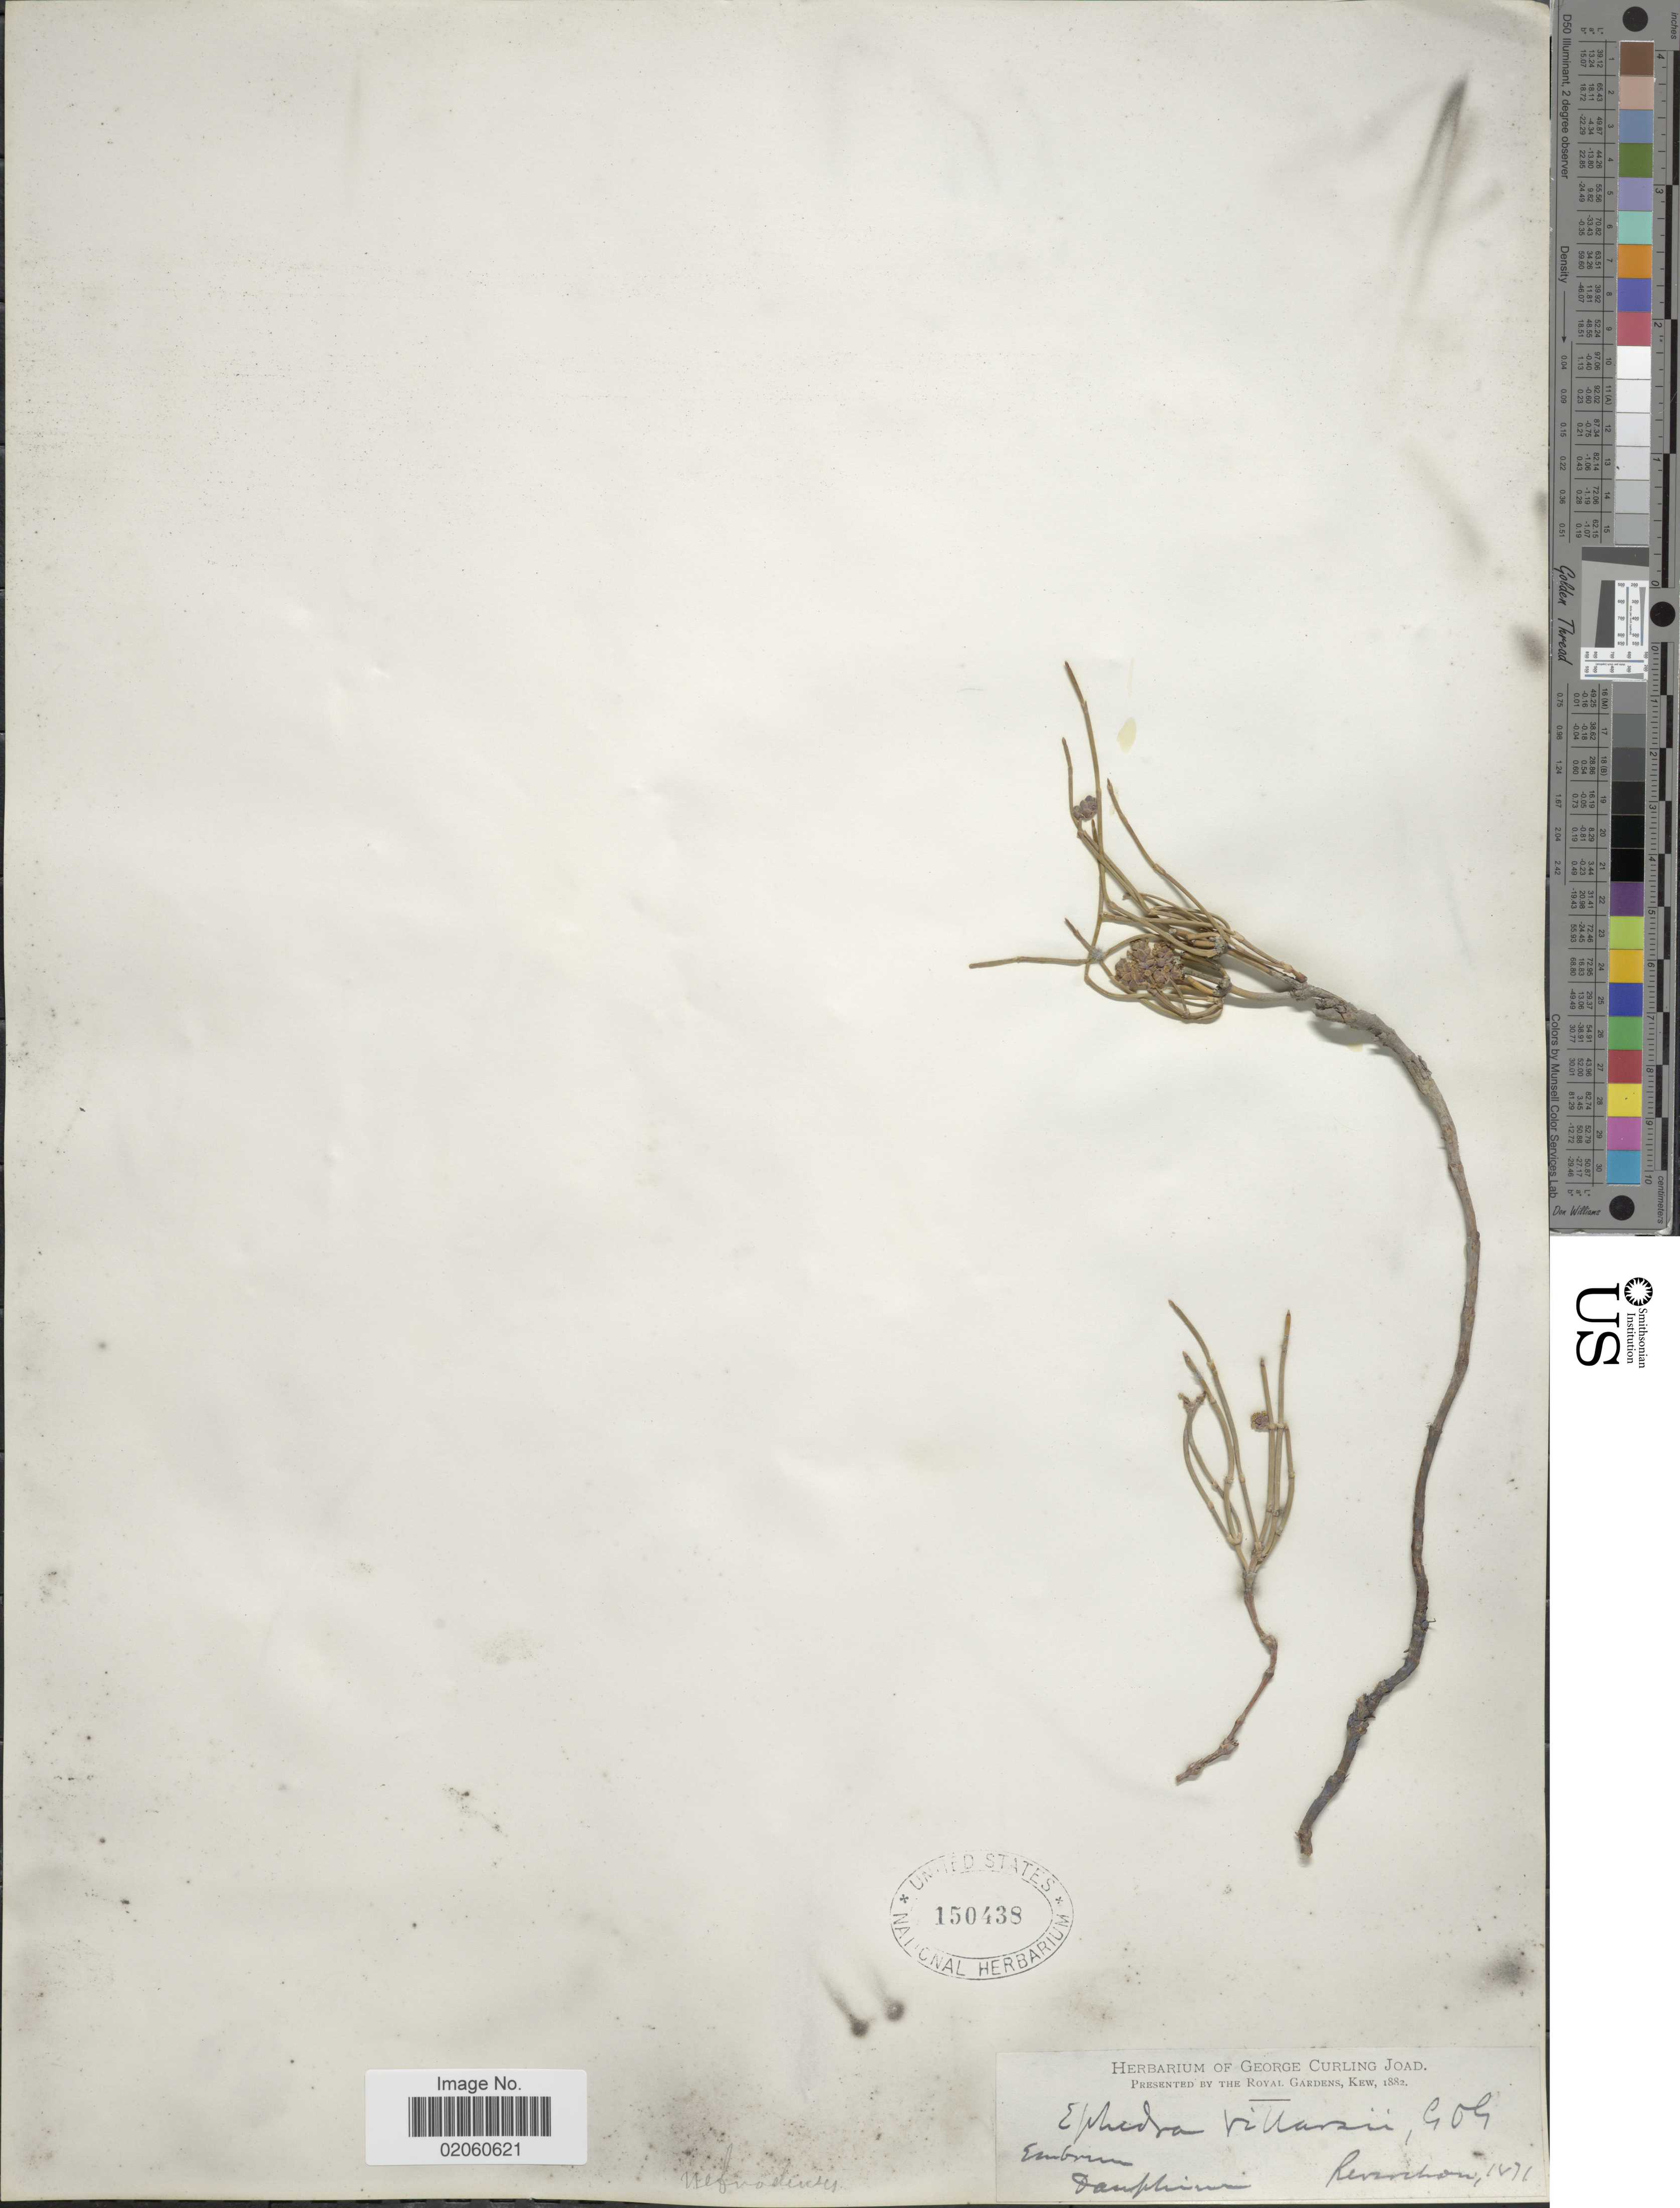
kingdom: Plantae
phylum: Tracheophyta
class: Gnetopsida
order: Ephedrales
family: Ephedraceae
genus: Ephedra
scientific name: Ephedra nebrodensis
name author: Tineo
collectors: -. Reverchon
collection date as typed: IV 71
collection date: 1871-04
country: France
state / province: Provence-Alpes-Côte d'Azur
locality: Dauphiné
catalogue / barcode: US 150438